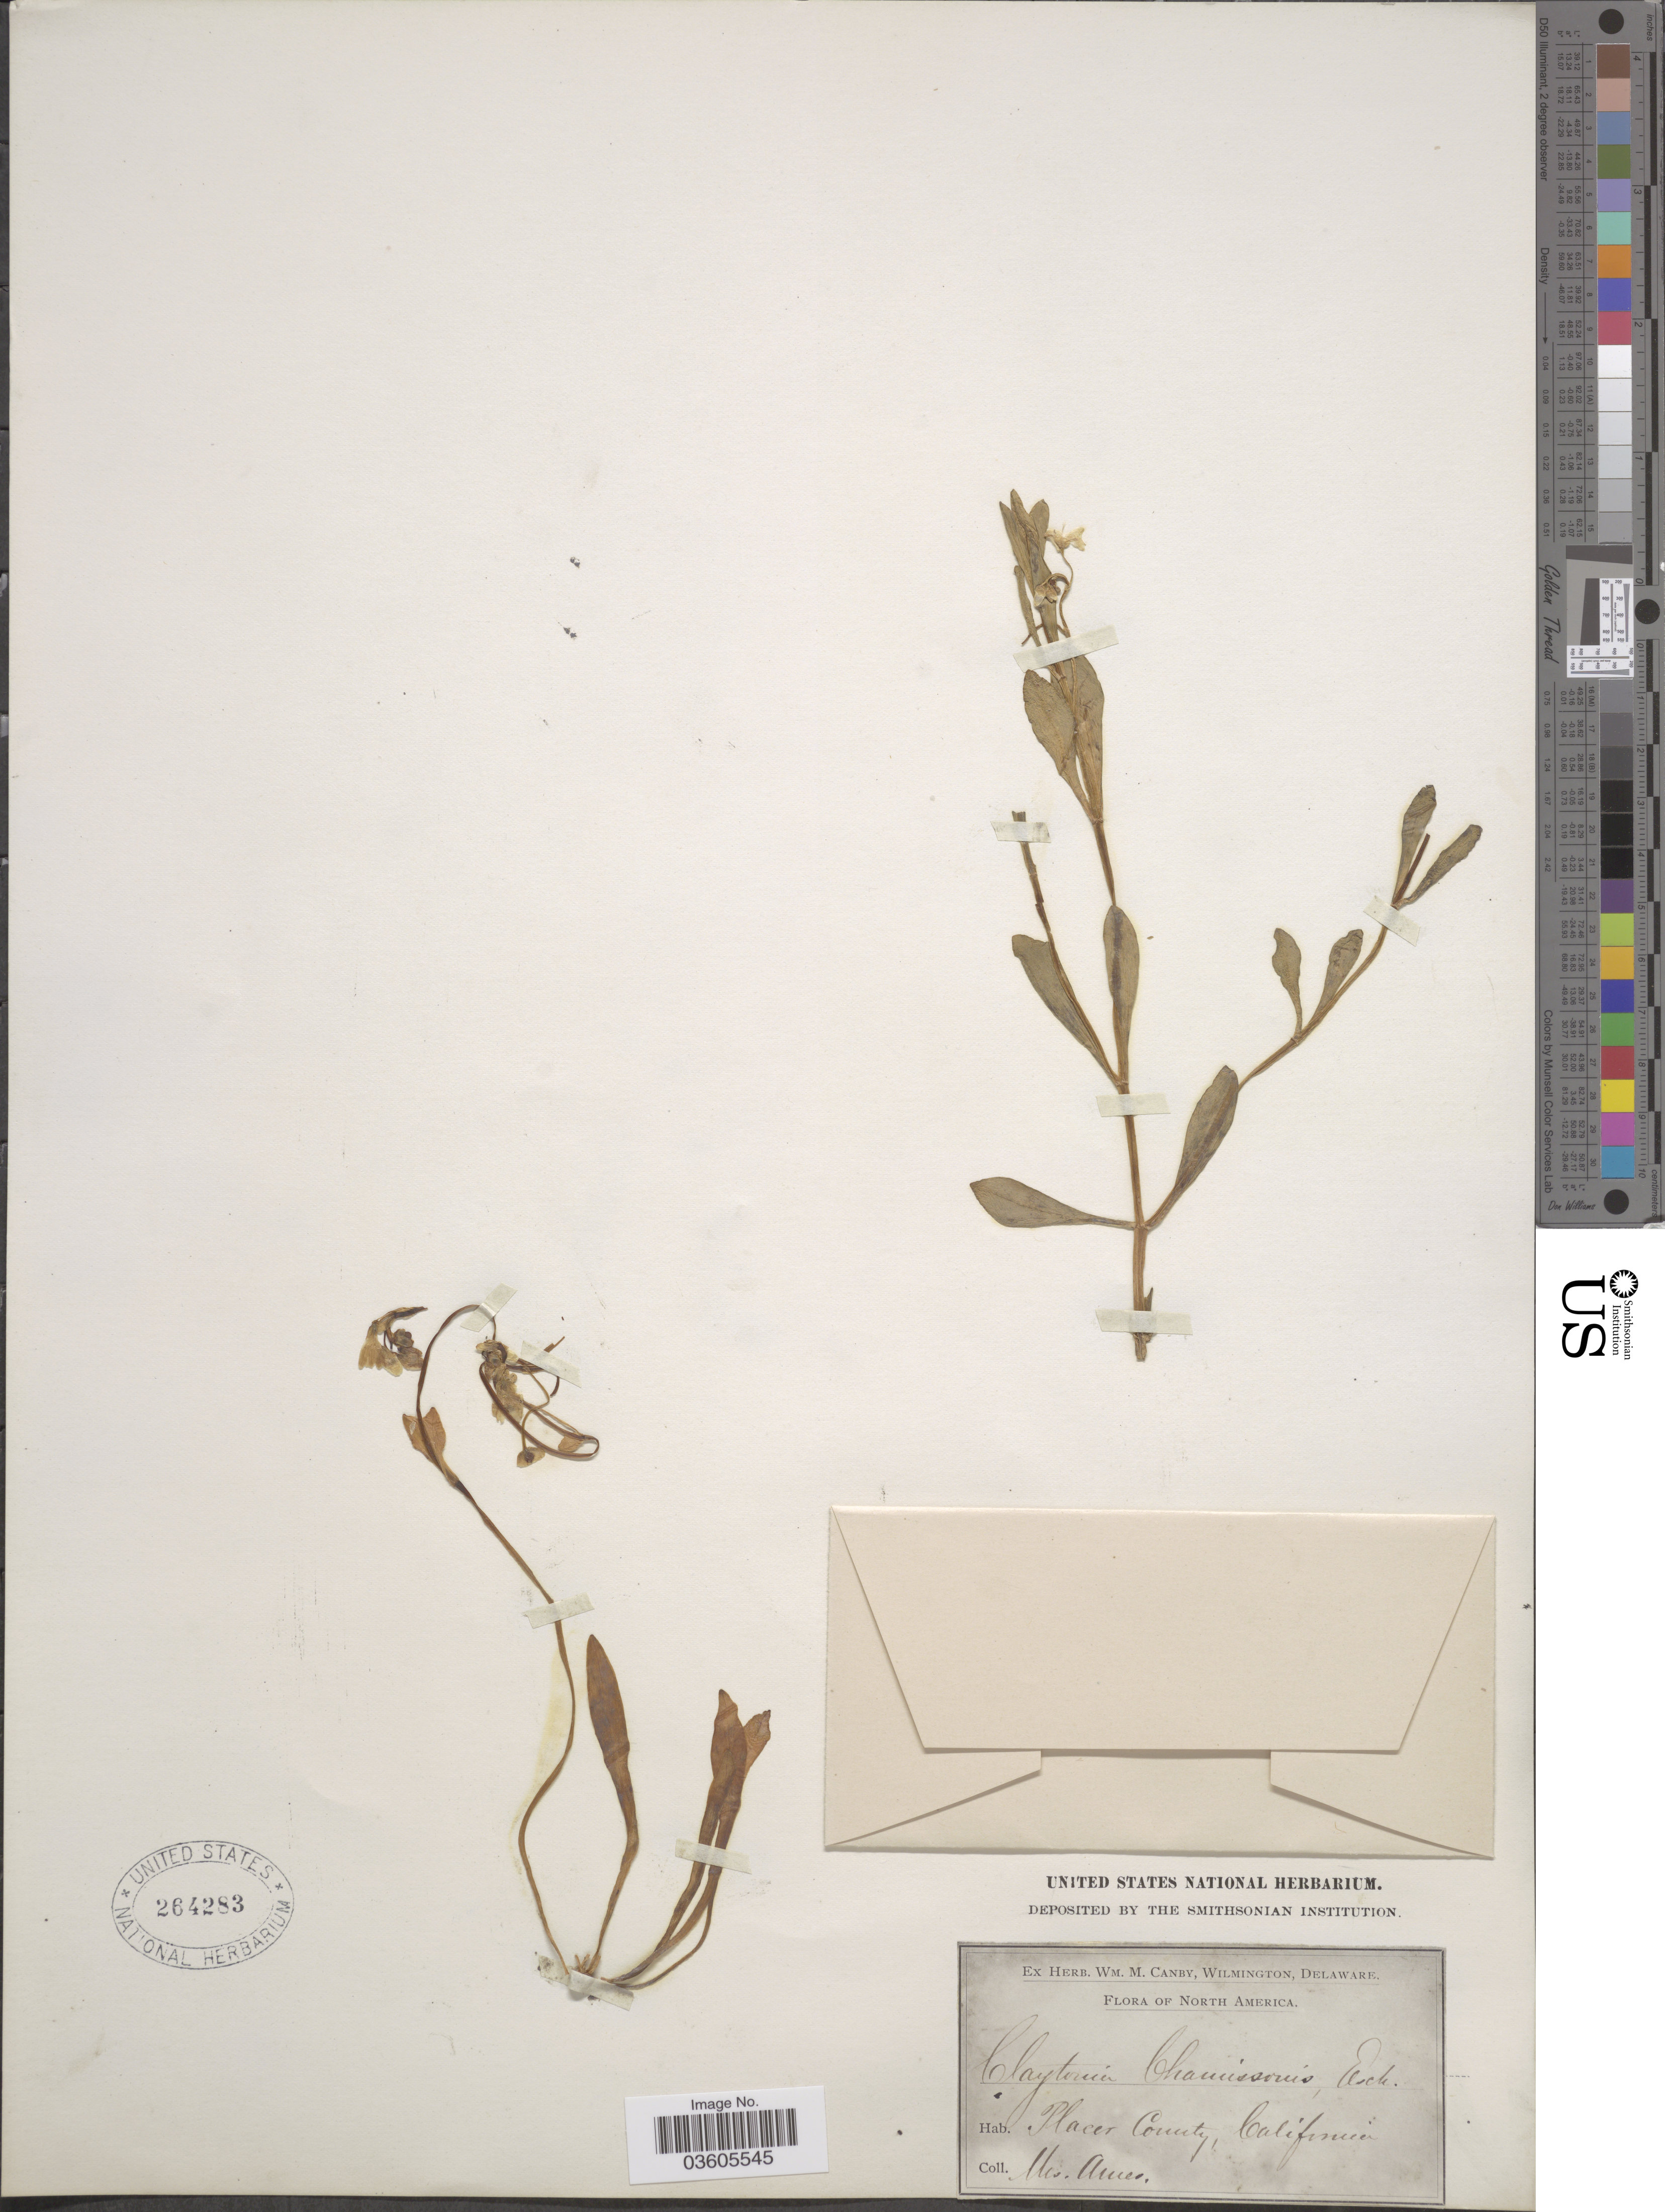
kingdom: Plantae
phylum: Tracheophyta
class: Magnoliopsida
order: Caryophyllales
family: Montiaceae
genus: Montia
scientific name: Montia chamissoi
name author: (Ledeb. ex Spreng.) Greene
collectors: -- Ames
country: United States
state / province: California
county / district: Placer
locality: Placer County.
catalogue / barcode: US 264283